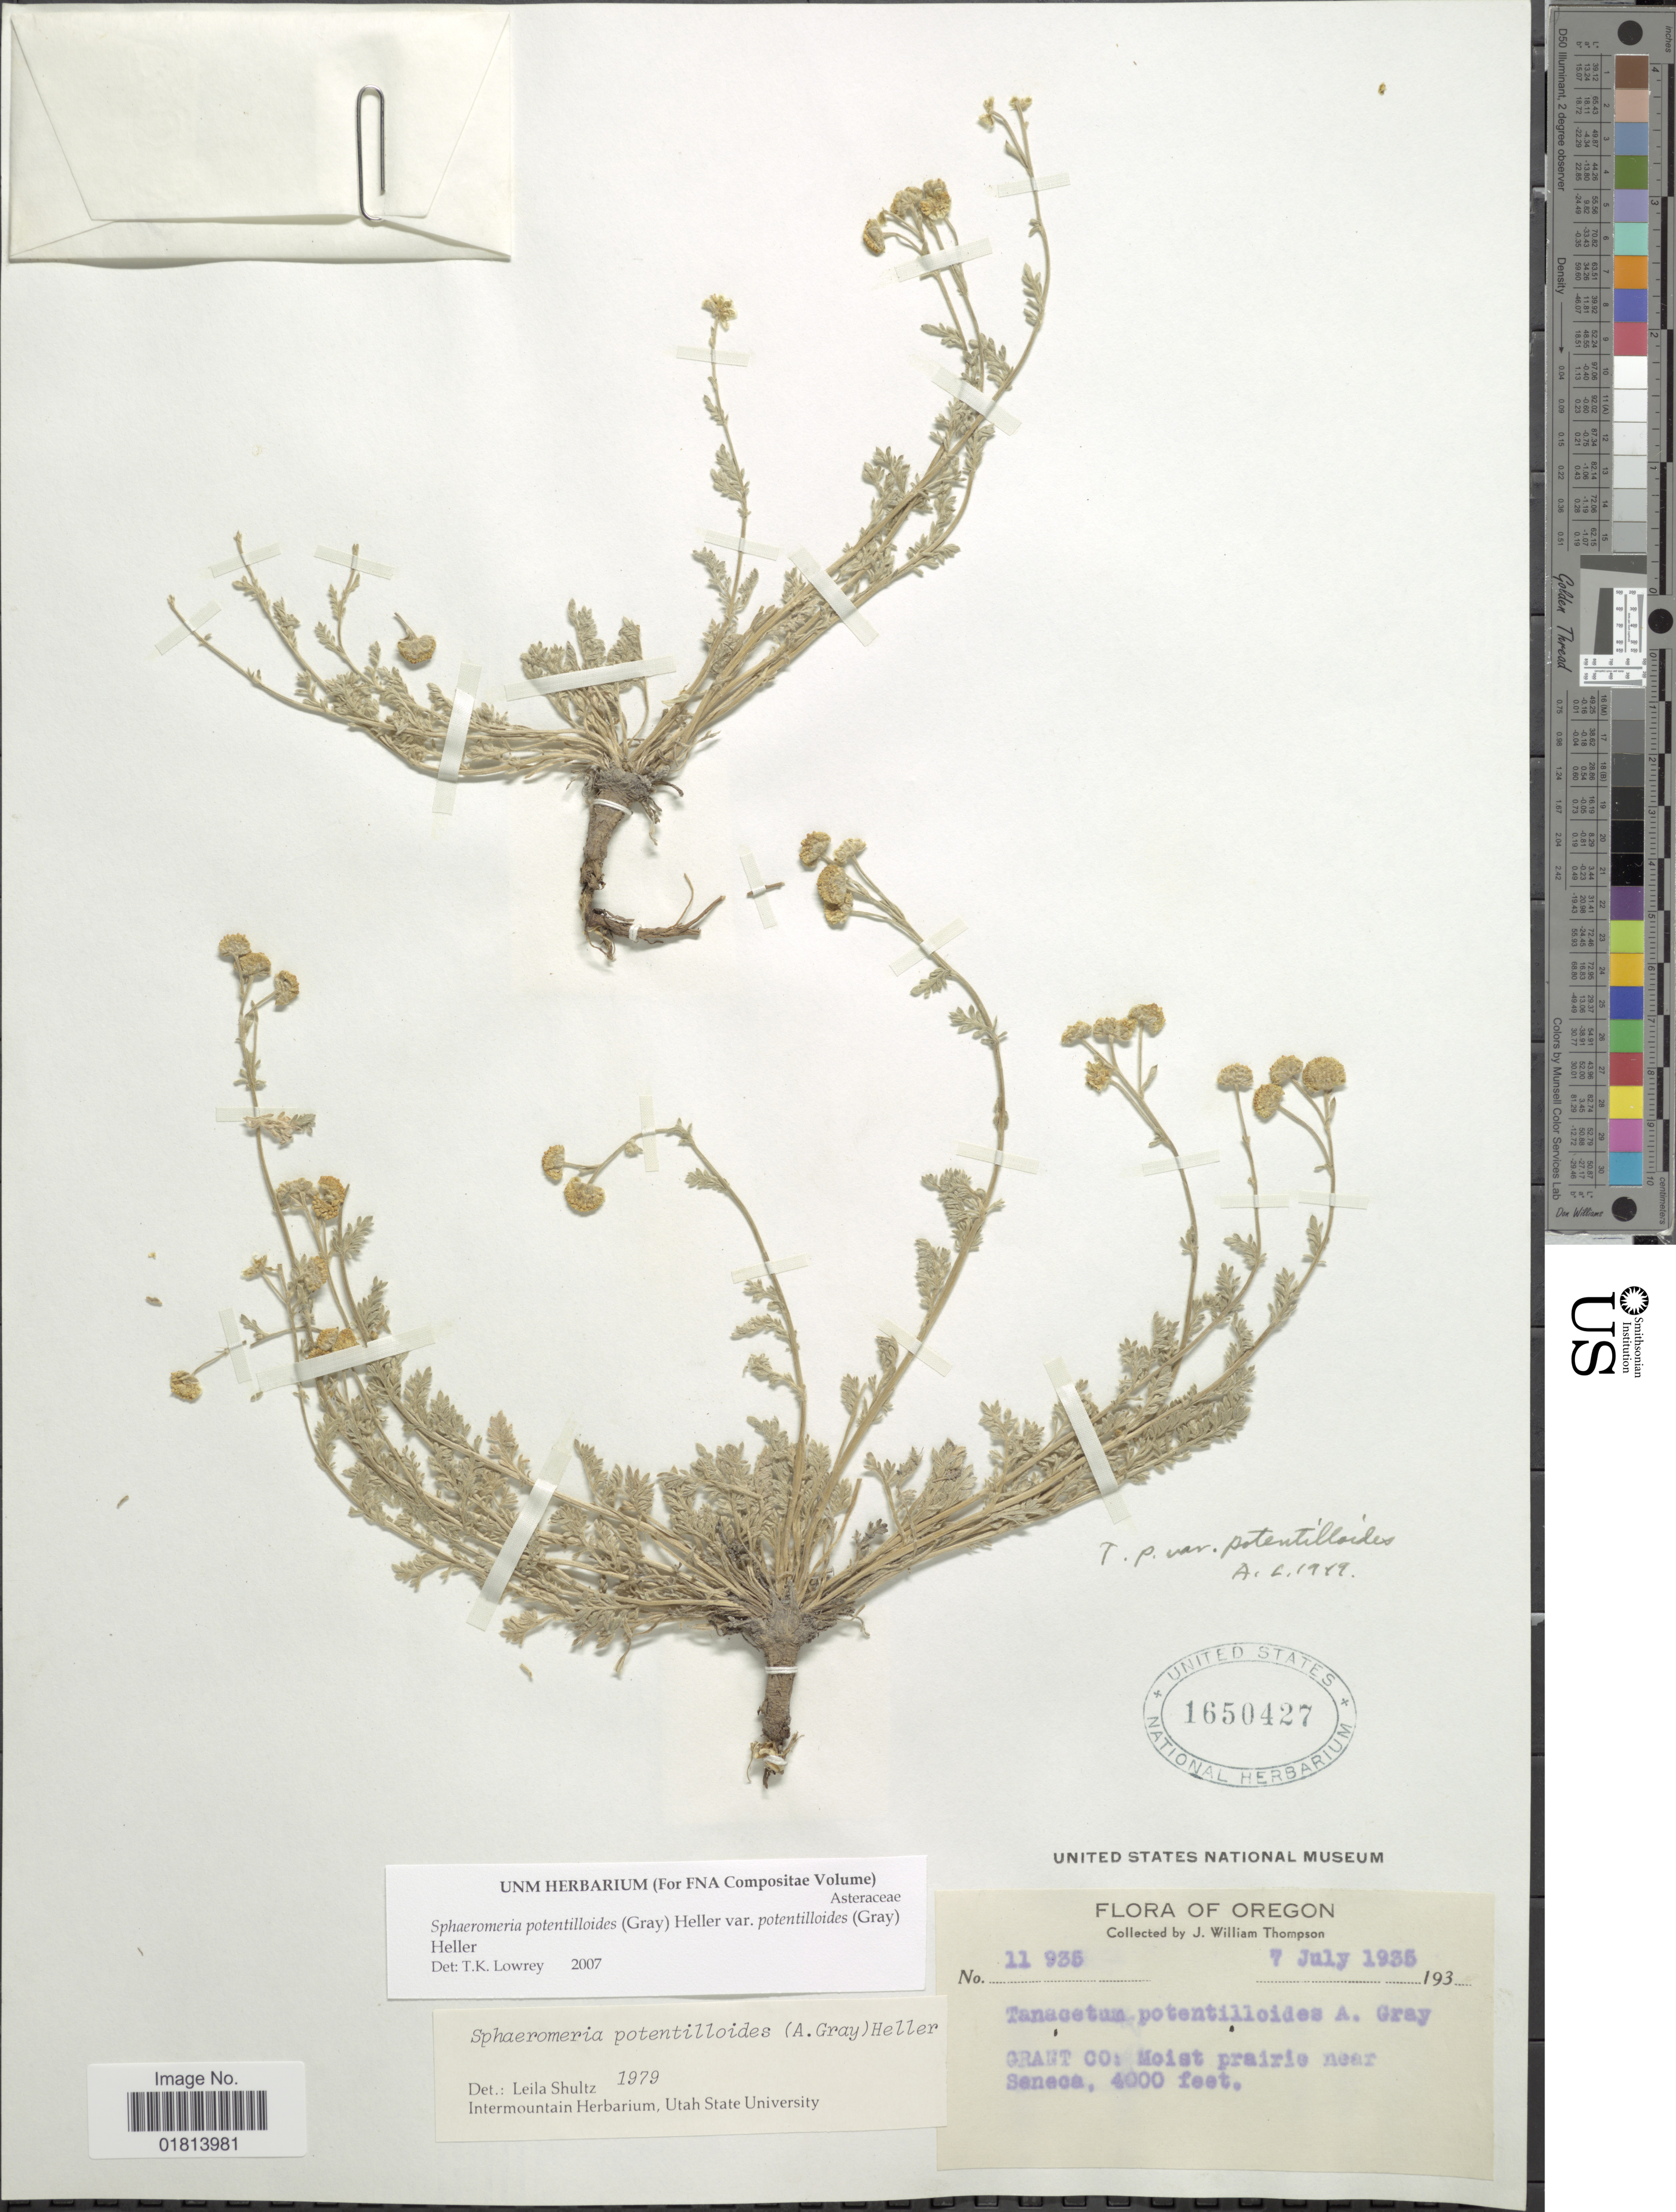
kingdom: Plantae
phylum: Tracheophyta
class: Magnoliopsida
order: Asterales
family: Asteraceae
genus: Sphaeromeria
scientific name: Sphaeromeria potentilloides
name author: (A. Gray) A. Heller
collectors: J. W. Thompson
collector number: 11935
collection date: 1935-07-07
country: United States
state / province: Oregon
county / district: Grant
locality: Grant Co: Moist prairie near Seneca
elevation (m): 1219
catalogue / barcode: US 1650427